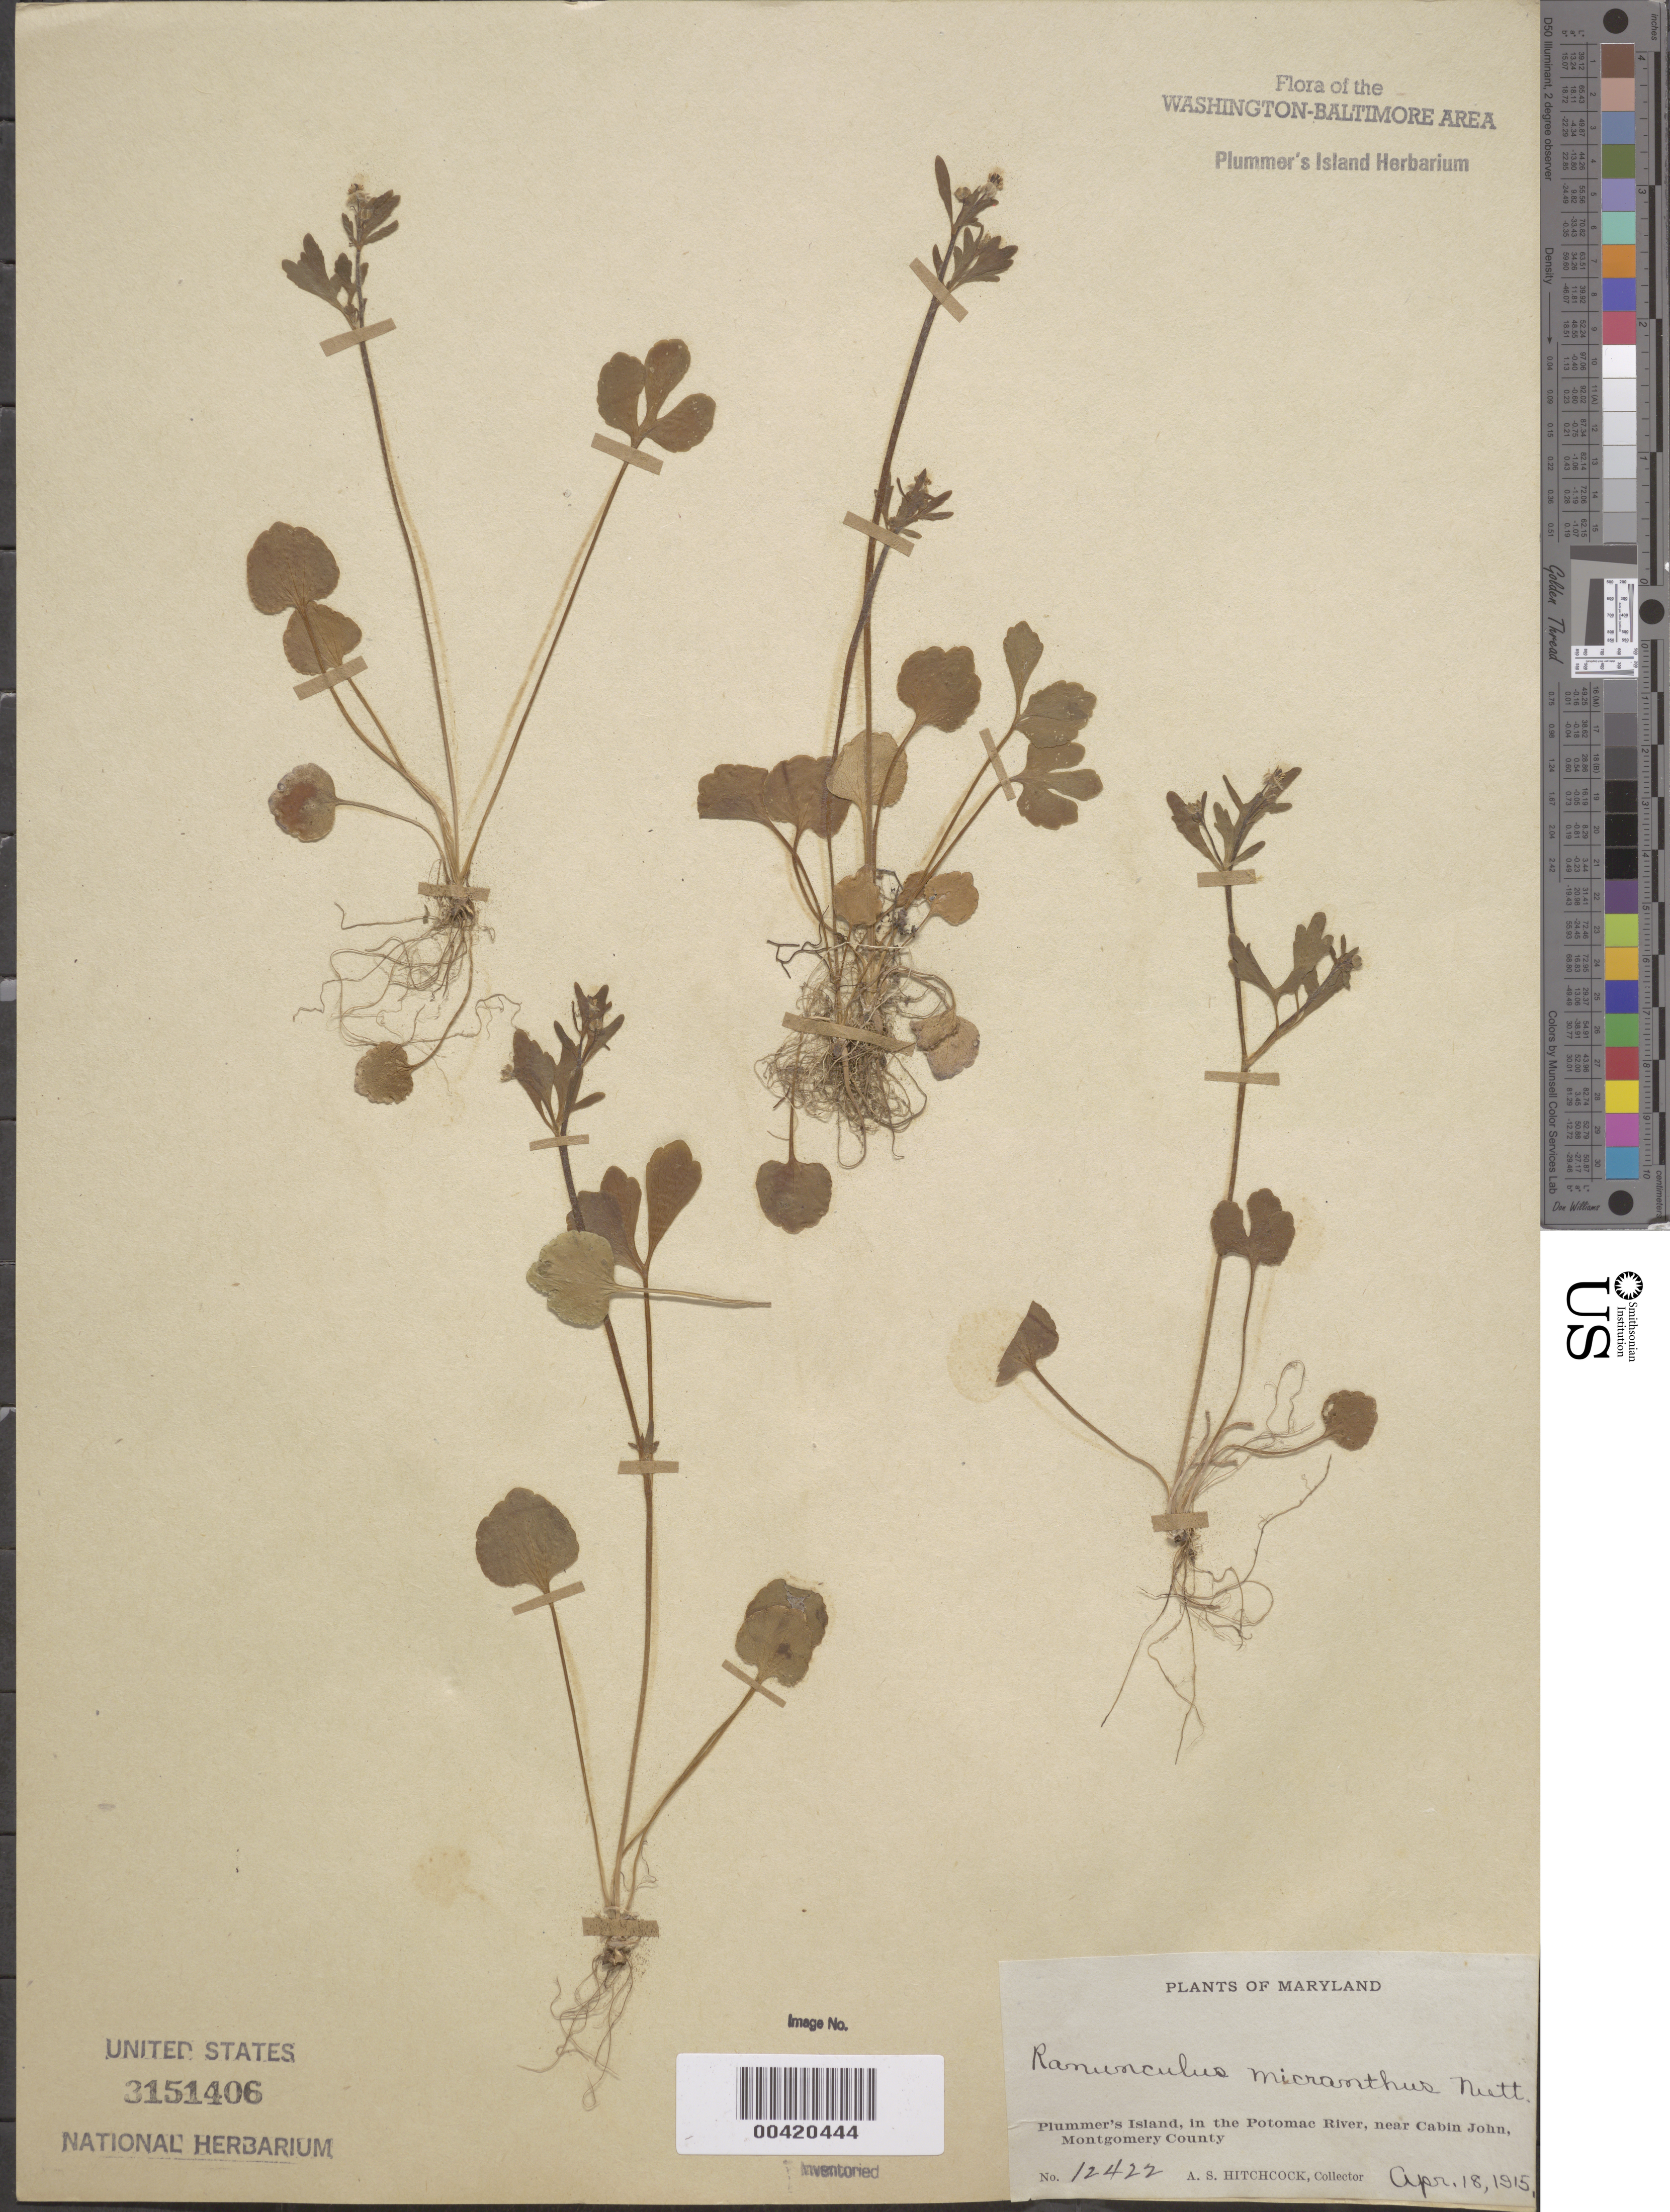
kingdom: Plantae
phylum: Tracheophyta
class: Magnoliopsida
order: Ranunculales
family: Ranunculaceae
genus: Ranunculus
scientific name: Ranunculus micranthus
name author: Nutt.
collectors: A. S. Hitchcock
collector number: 12422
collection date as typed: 18 Apr 1915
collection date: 1915-04-18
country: United States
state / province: Maryland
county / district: Montgomery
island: Plummers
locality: Plummer's Island C. & O. Canal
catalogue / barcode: US 3151406